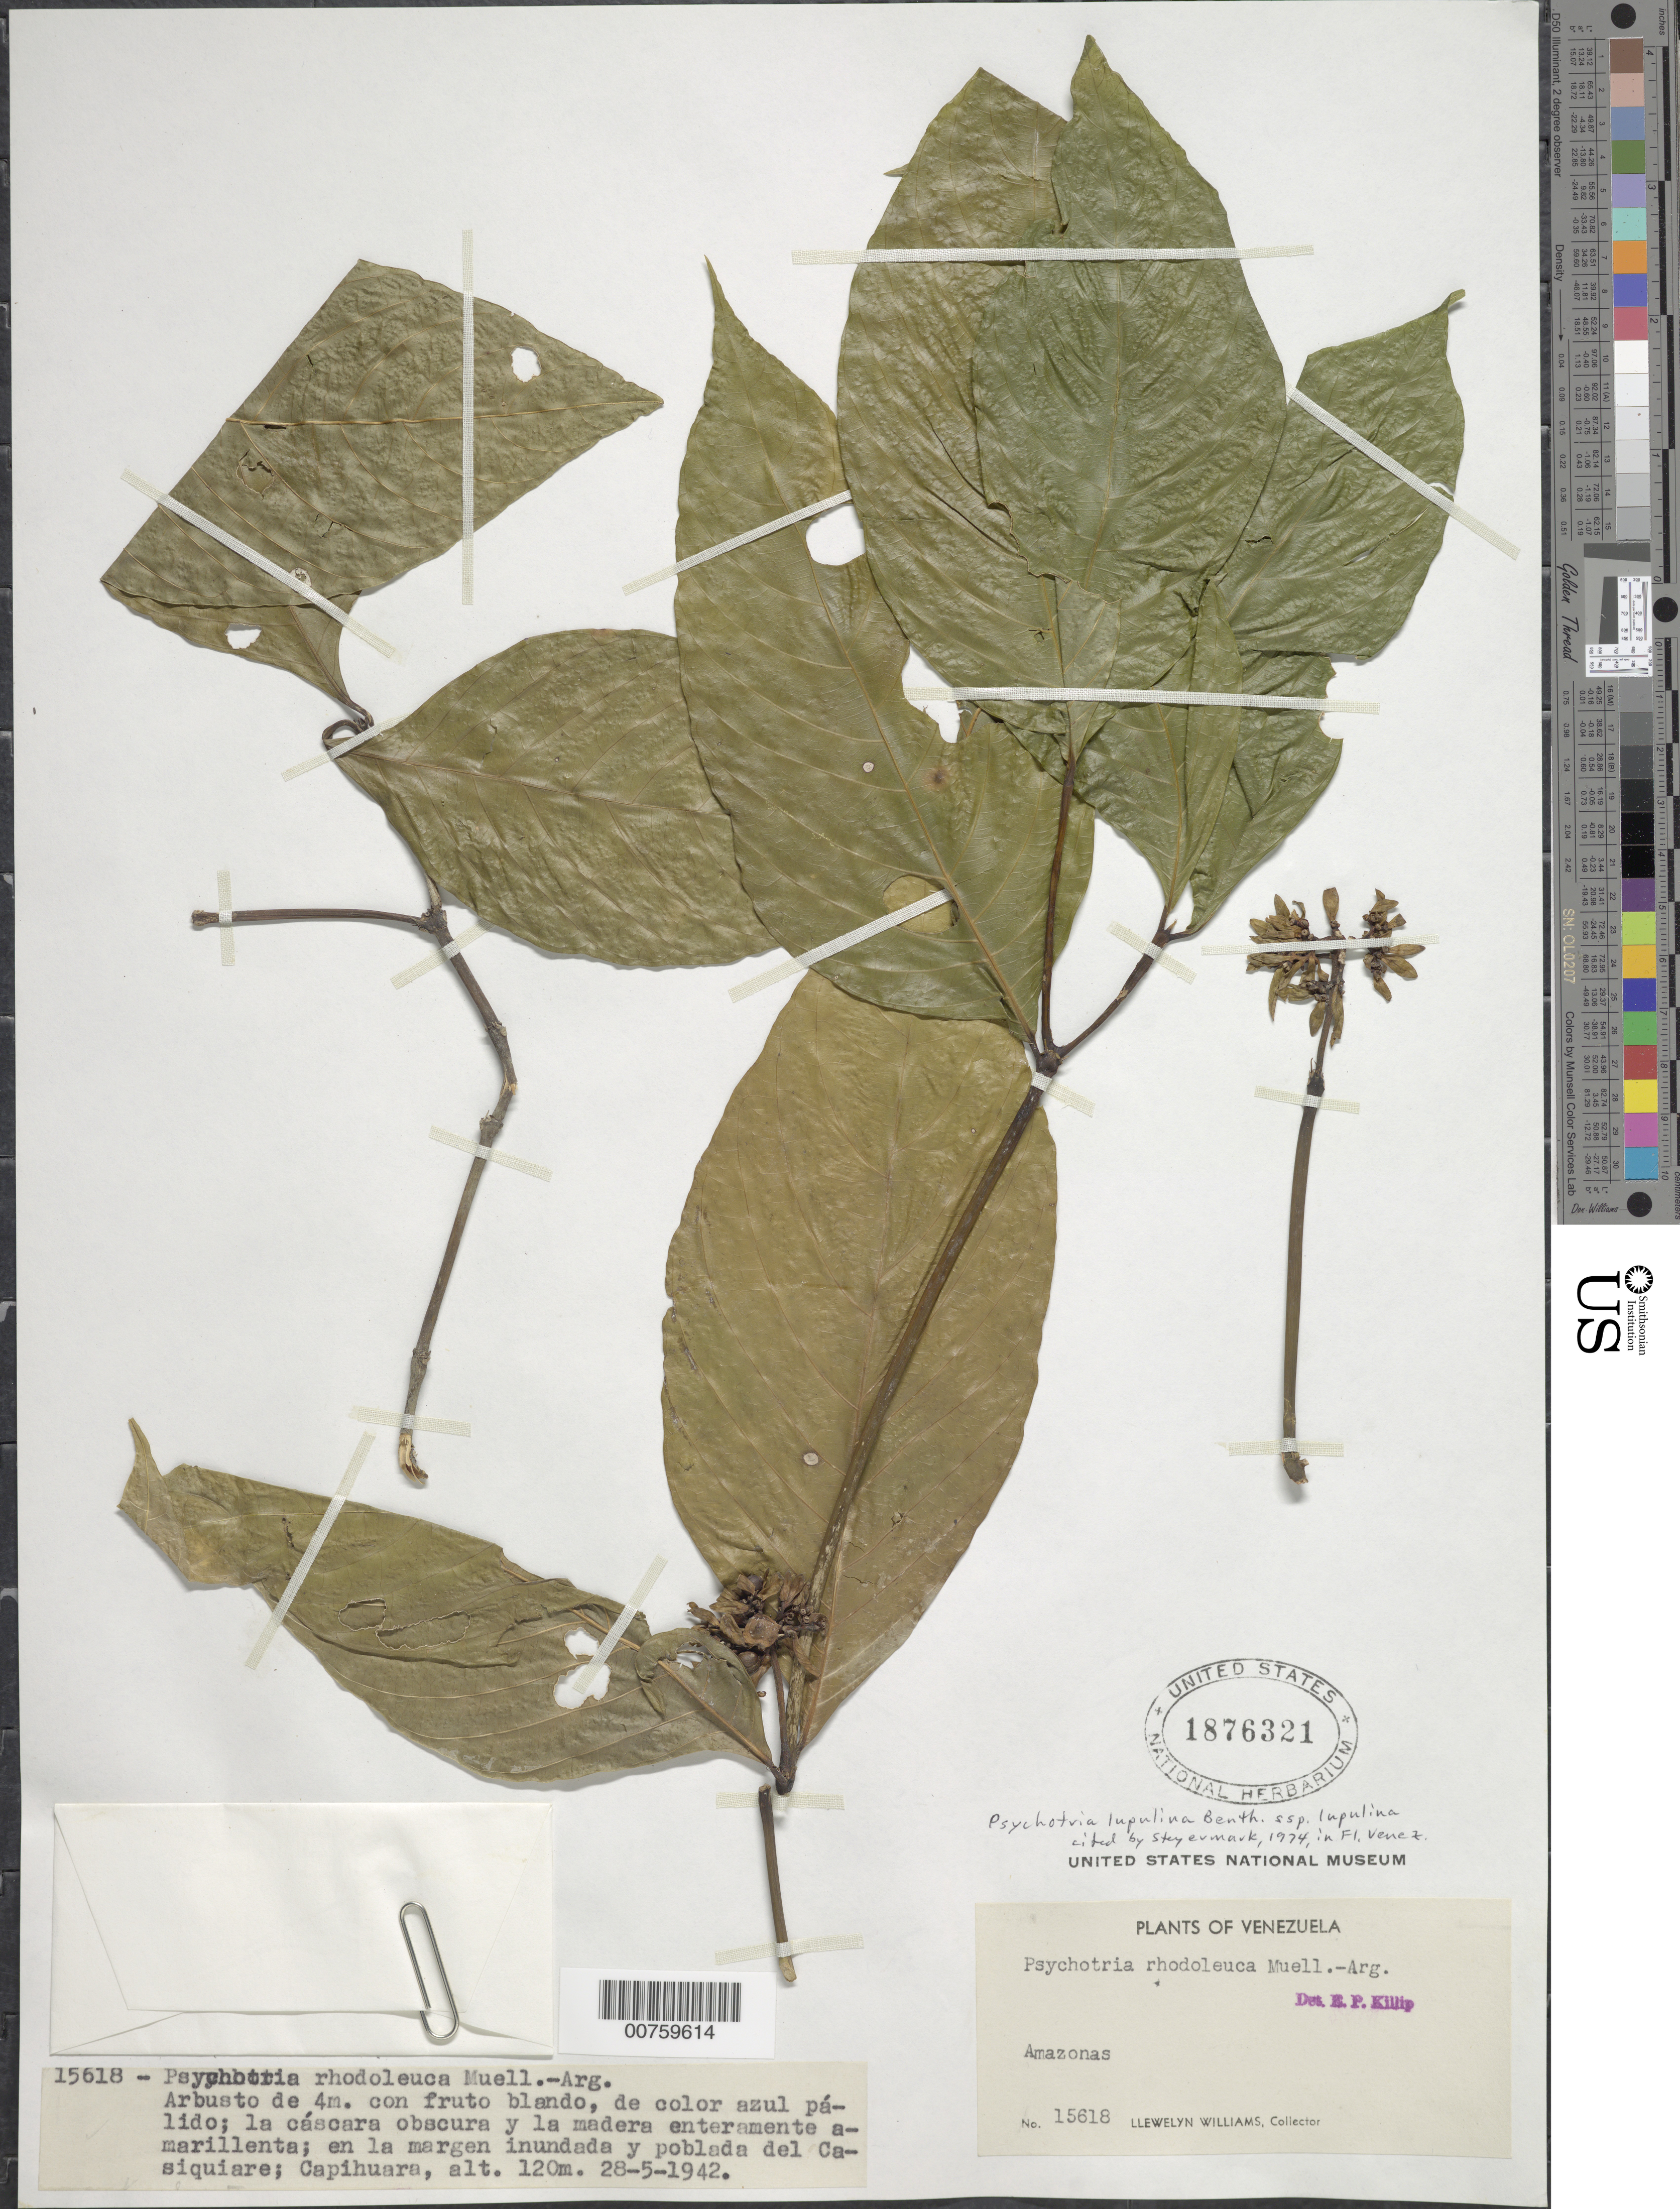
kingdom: Plantae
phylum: Tracheophyta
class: Magnoliopsida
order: Gentianales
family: Rubiaceae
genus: Psychotria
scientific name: Psychotria lupulina subsp. lupulina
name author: Benth.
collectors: Ll. Williams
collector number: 15618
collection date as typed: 28-May-42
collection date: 1942-05-28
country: Venezuela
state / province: Amazonas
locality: Capihuara, Alto Casiquiare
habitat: Margen inundada y poblada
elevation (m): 120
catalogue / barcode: US 1876321